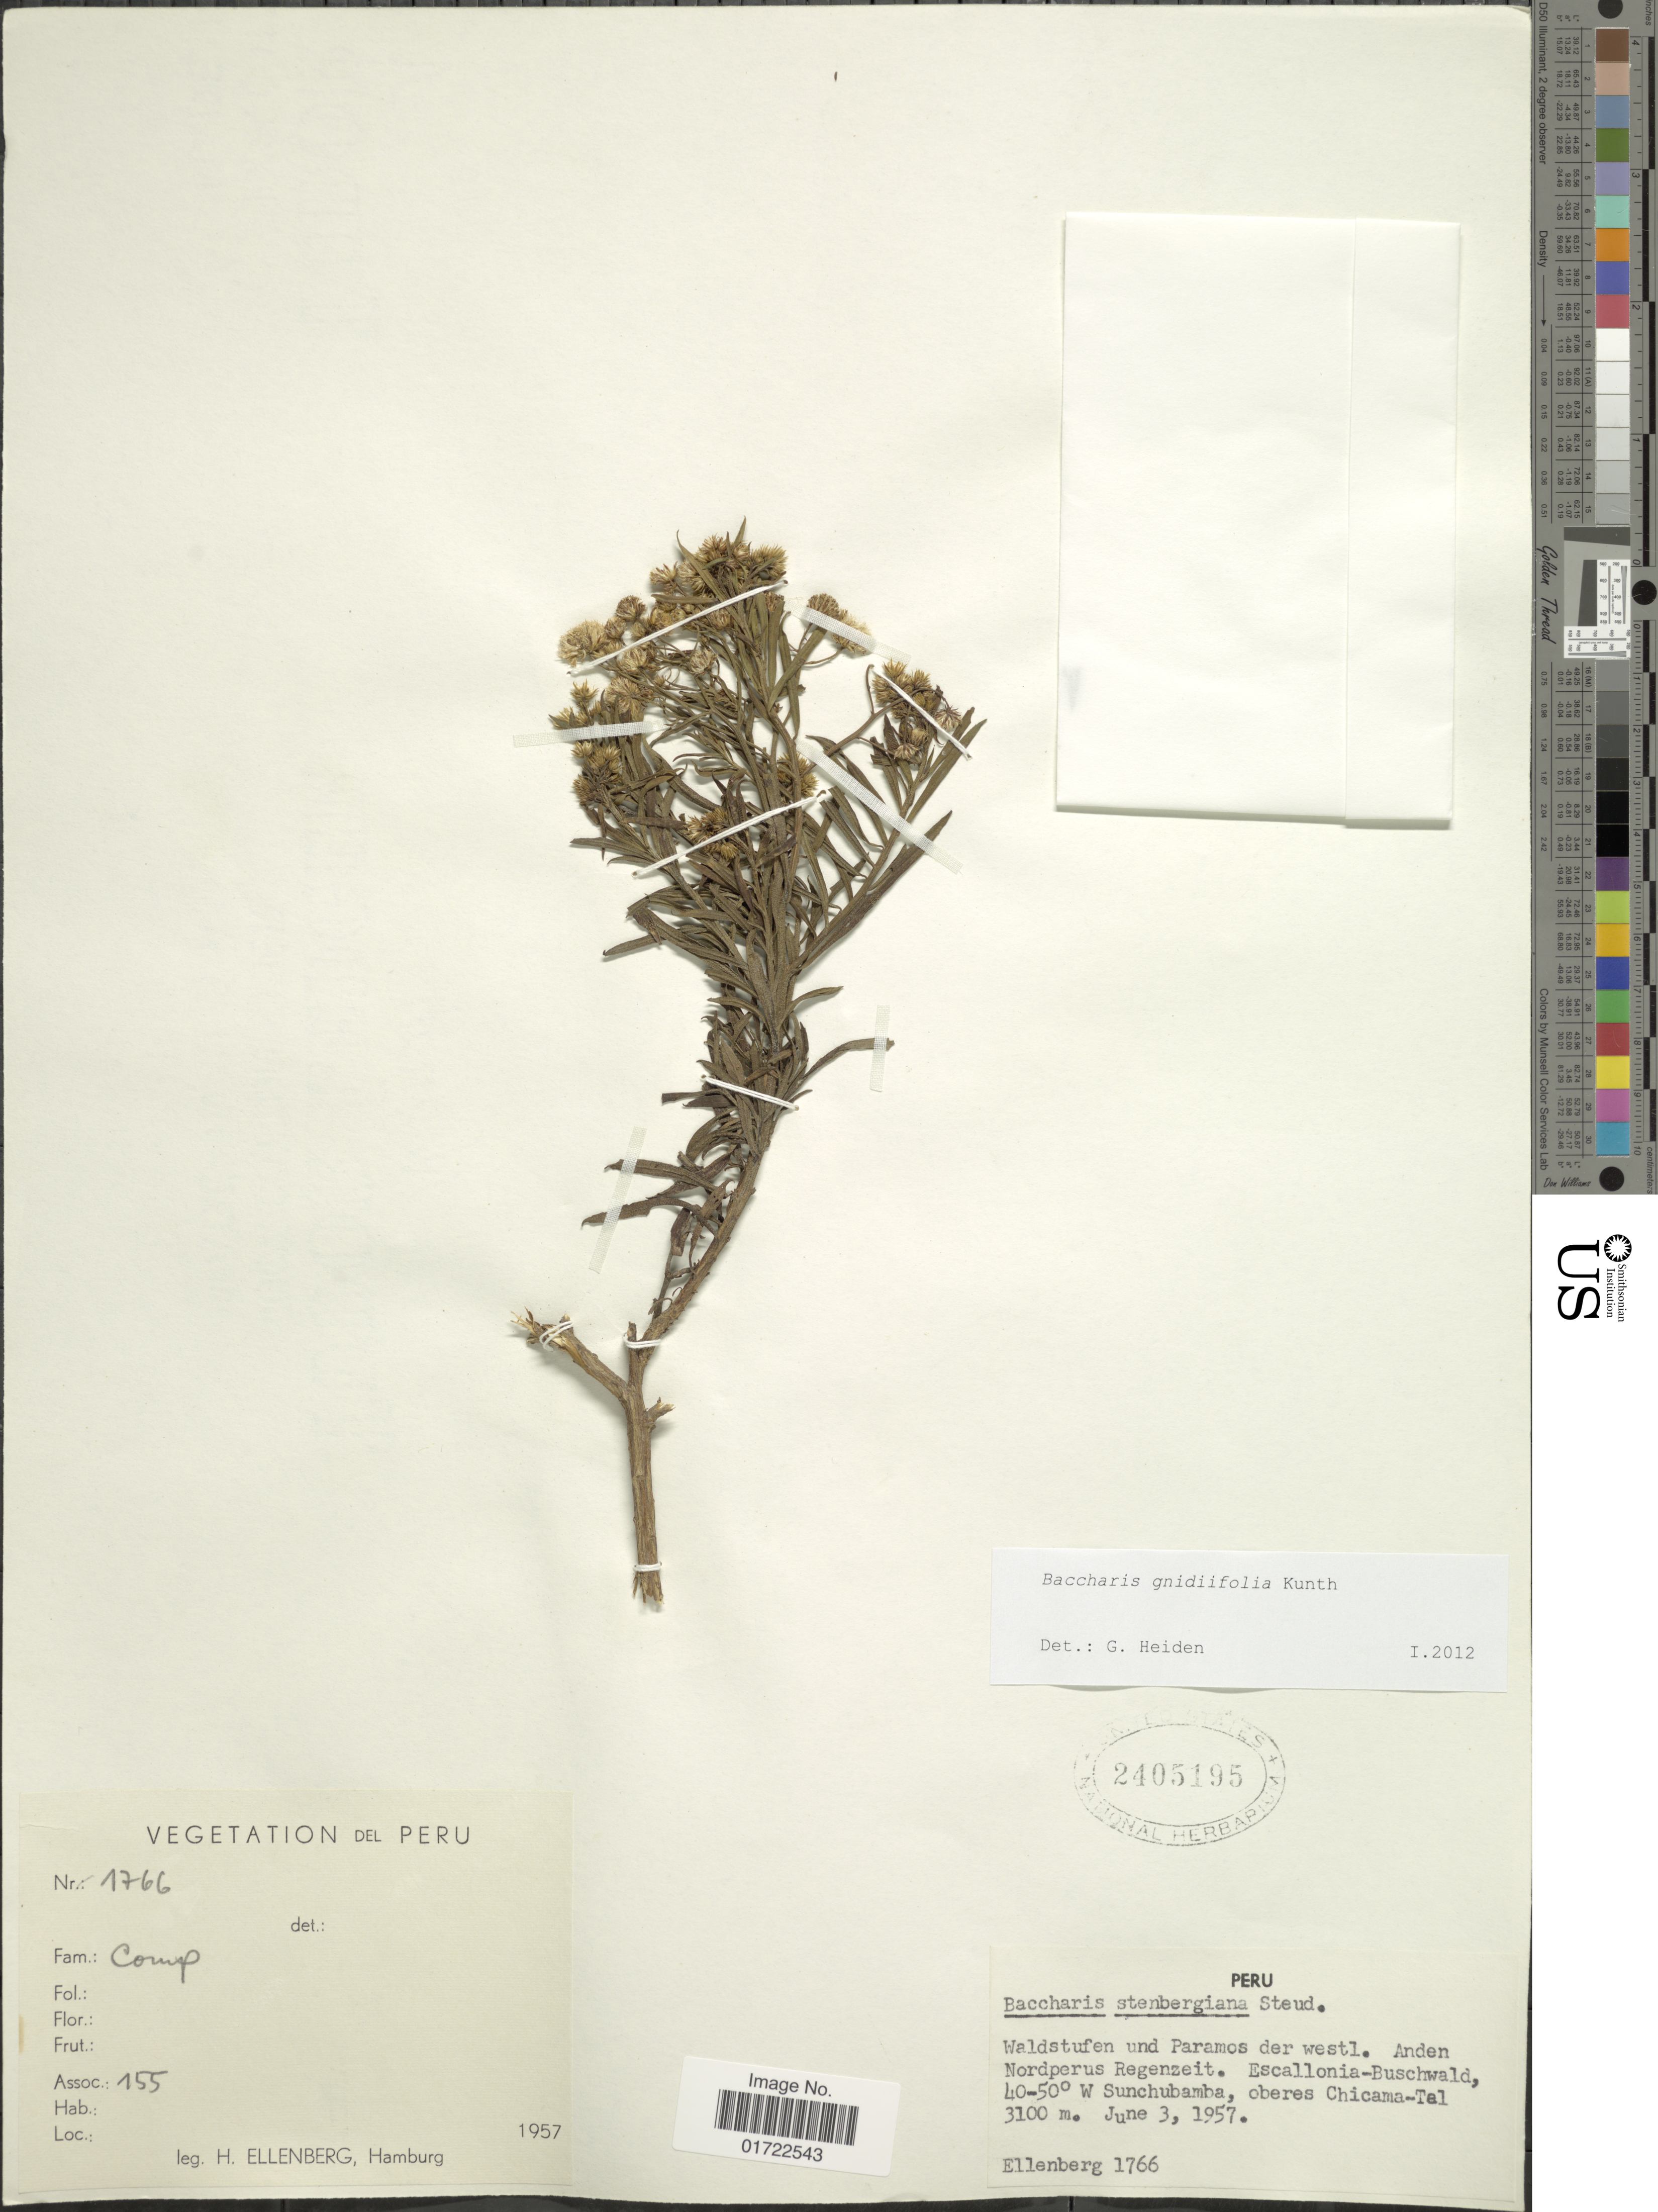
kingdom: Plantae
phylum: Tracheophyta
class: Magnoliopsida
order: Asterales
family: Asteraceae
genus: Baccharis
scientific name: Baccharis gnidiifolia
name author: Kunth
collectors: H. Ellenberg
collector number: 1766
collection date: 1957-06-03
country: Peru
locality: Waldstufen und Parqamos der westl. Anden Nordperus Regenzeit. Escallonia-Buschwald, Sunchubamba, overes Chicama-Tal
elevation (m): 3100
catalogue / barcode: US 2405195